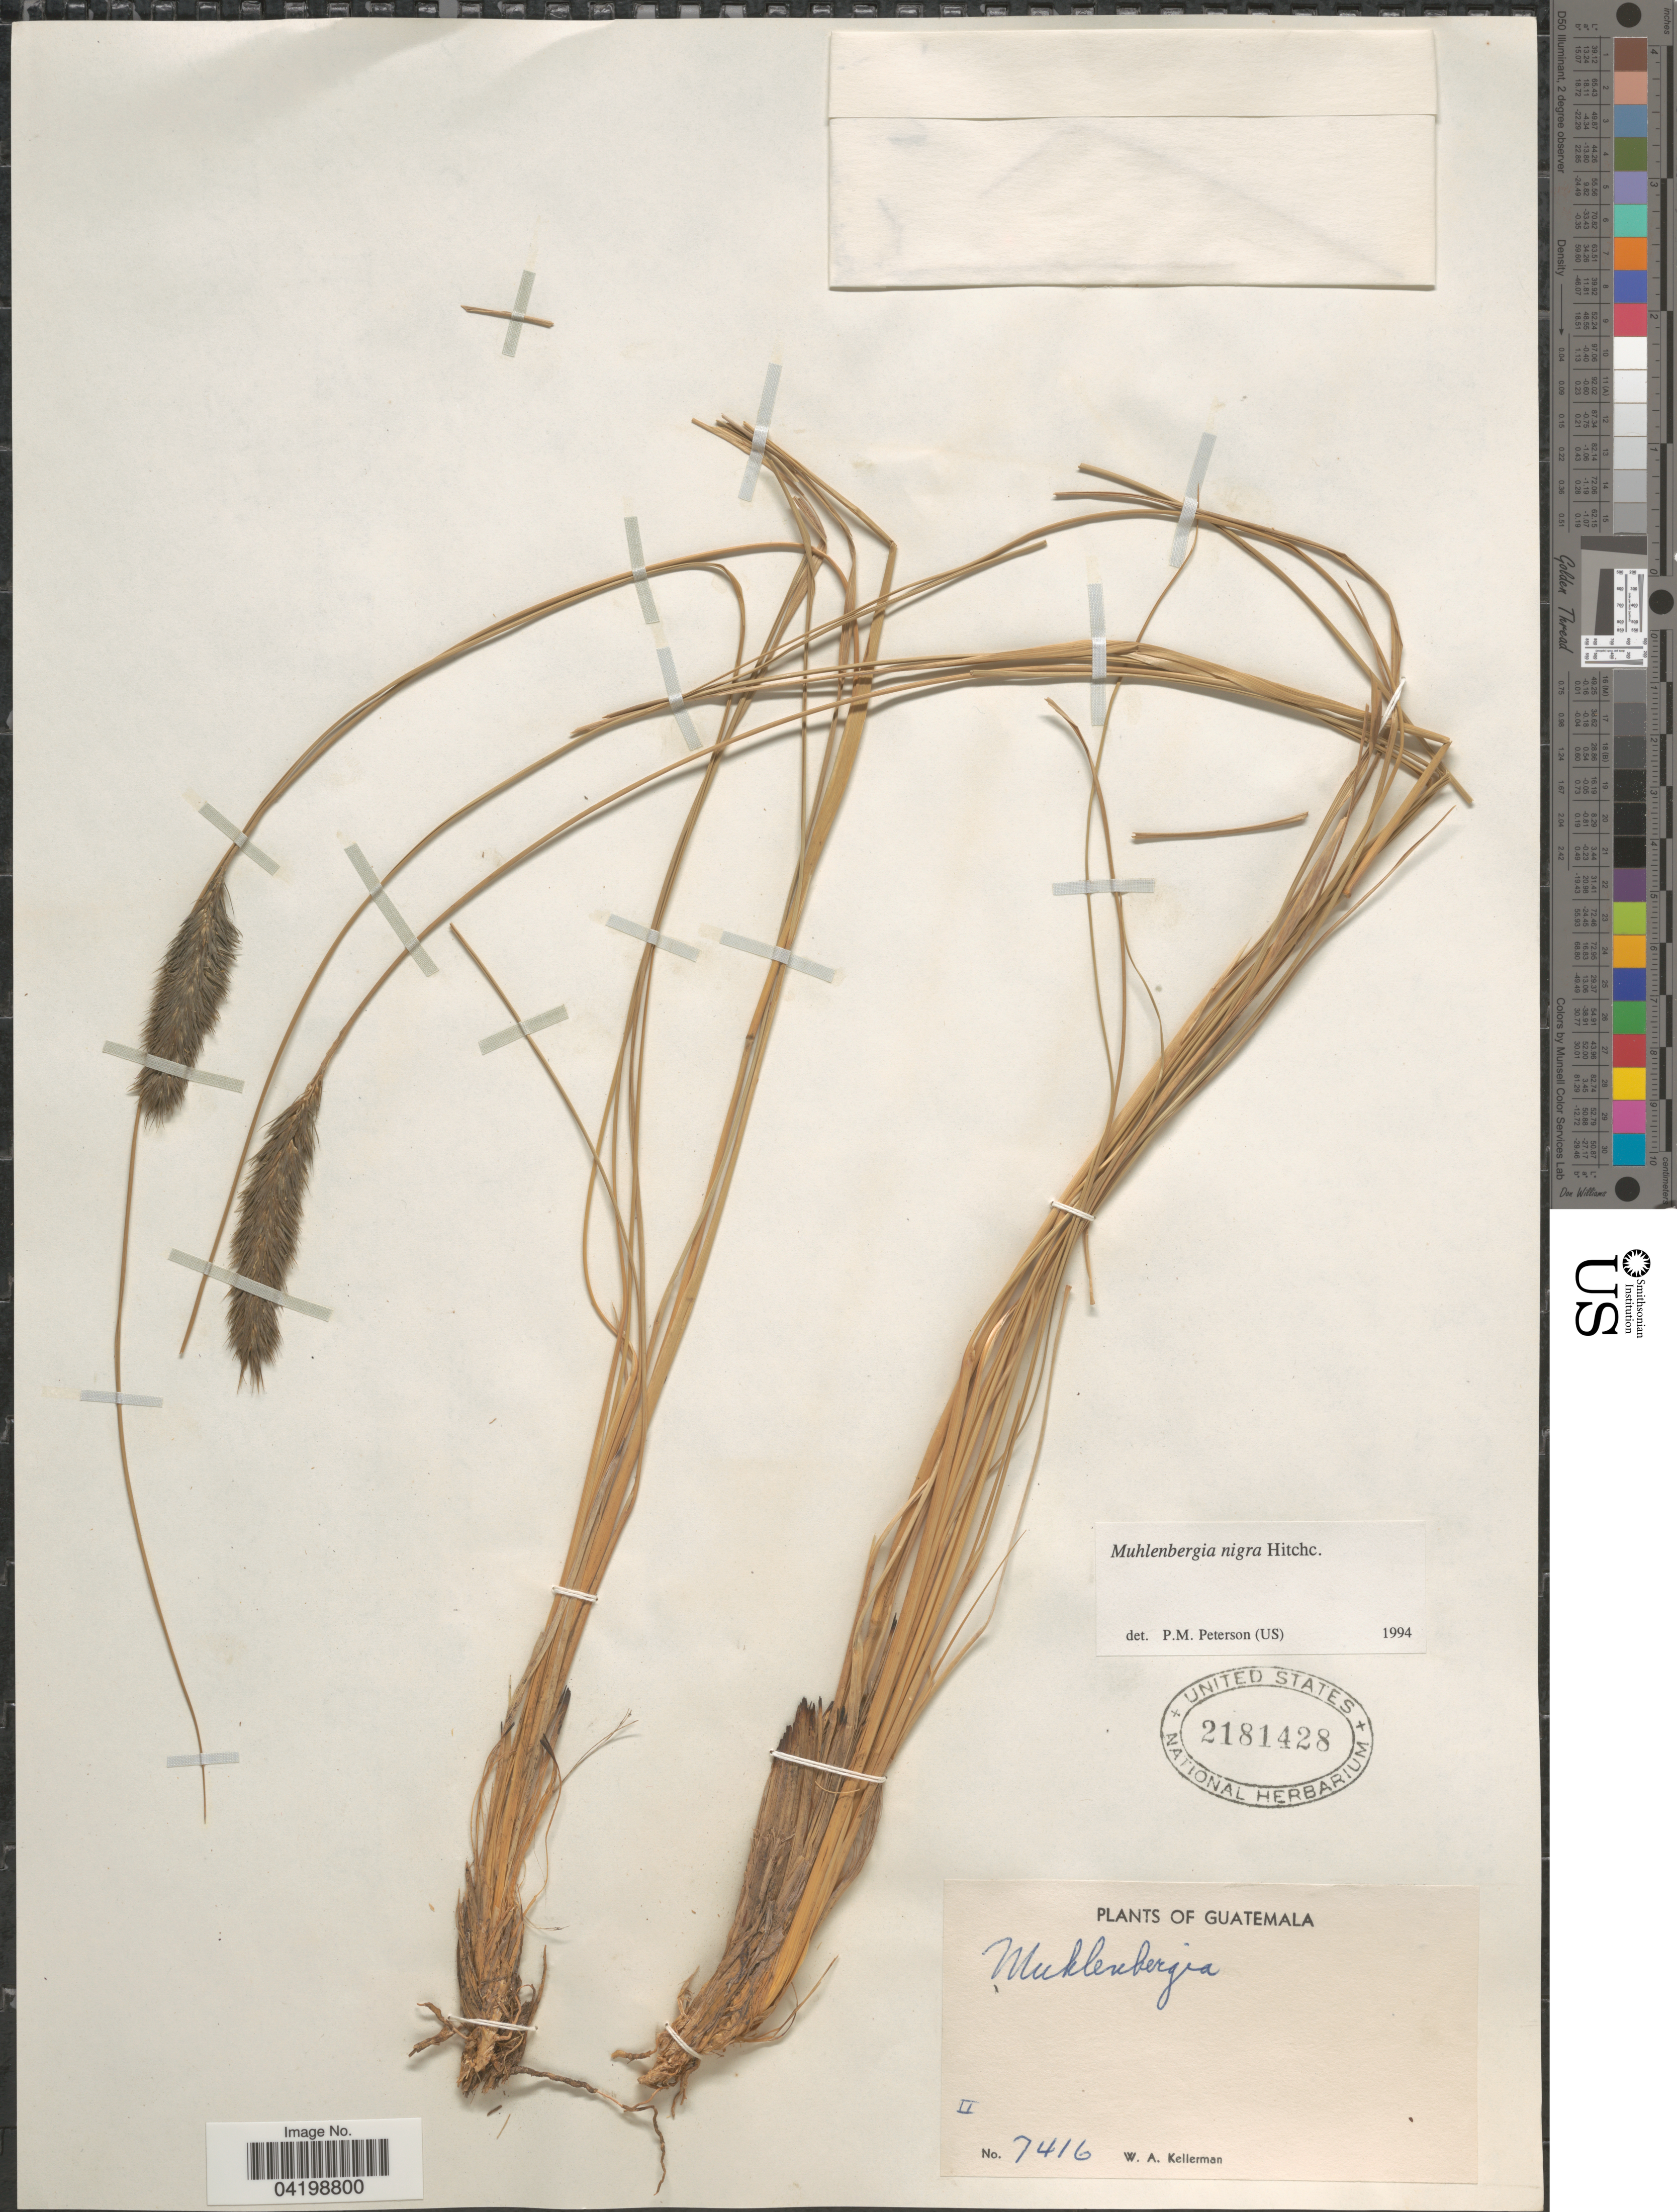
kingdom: Plantae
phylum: Tracheophyta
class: Liliopsida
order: Poales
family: Poaceae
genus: Muhlenbergia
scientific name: Muhlenbergia nigra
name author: Hitchc.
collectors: W. Kellerman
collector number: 7416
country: Guatemala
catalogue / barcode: US 2181428